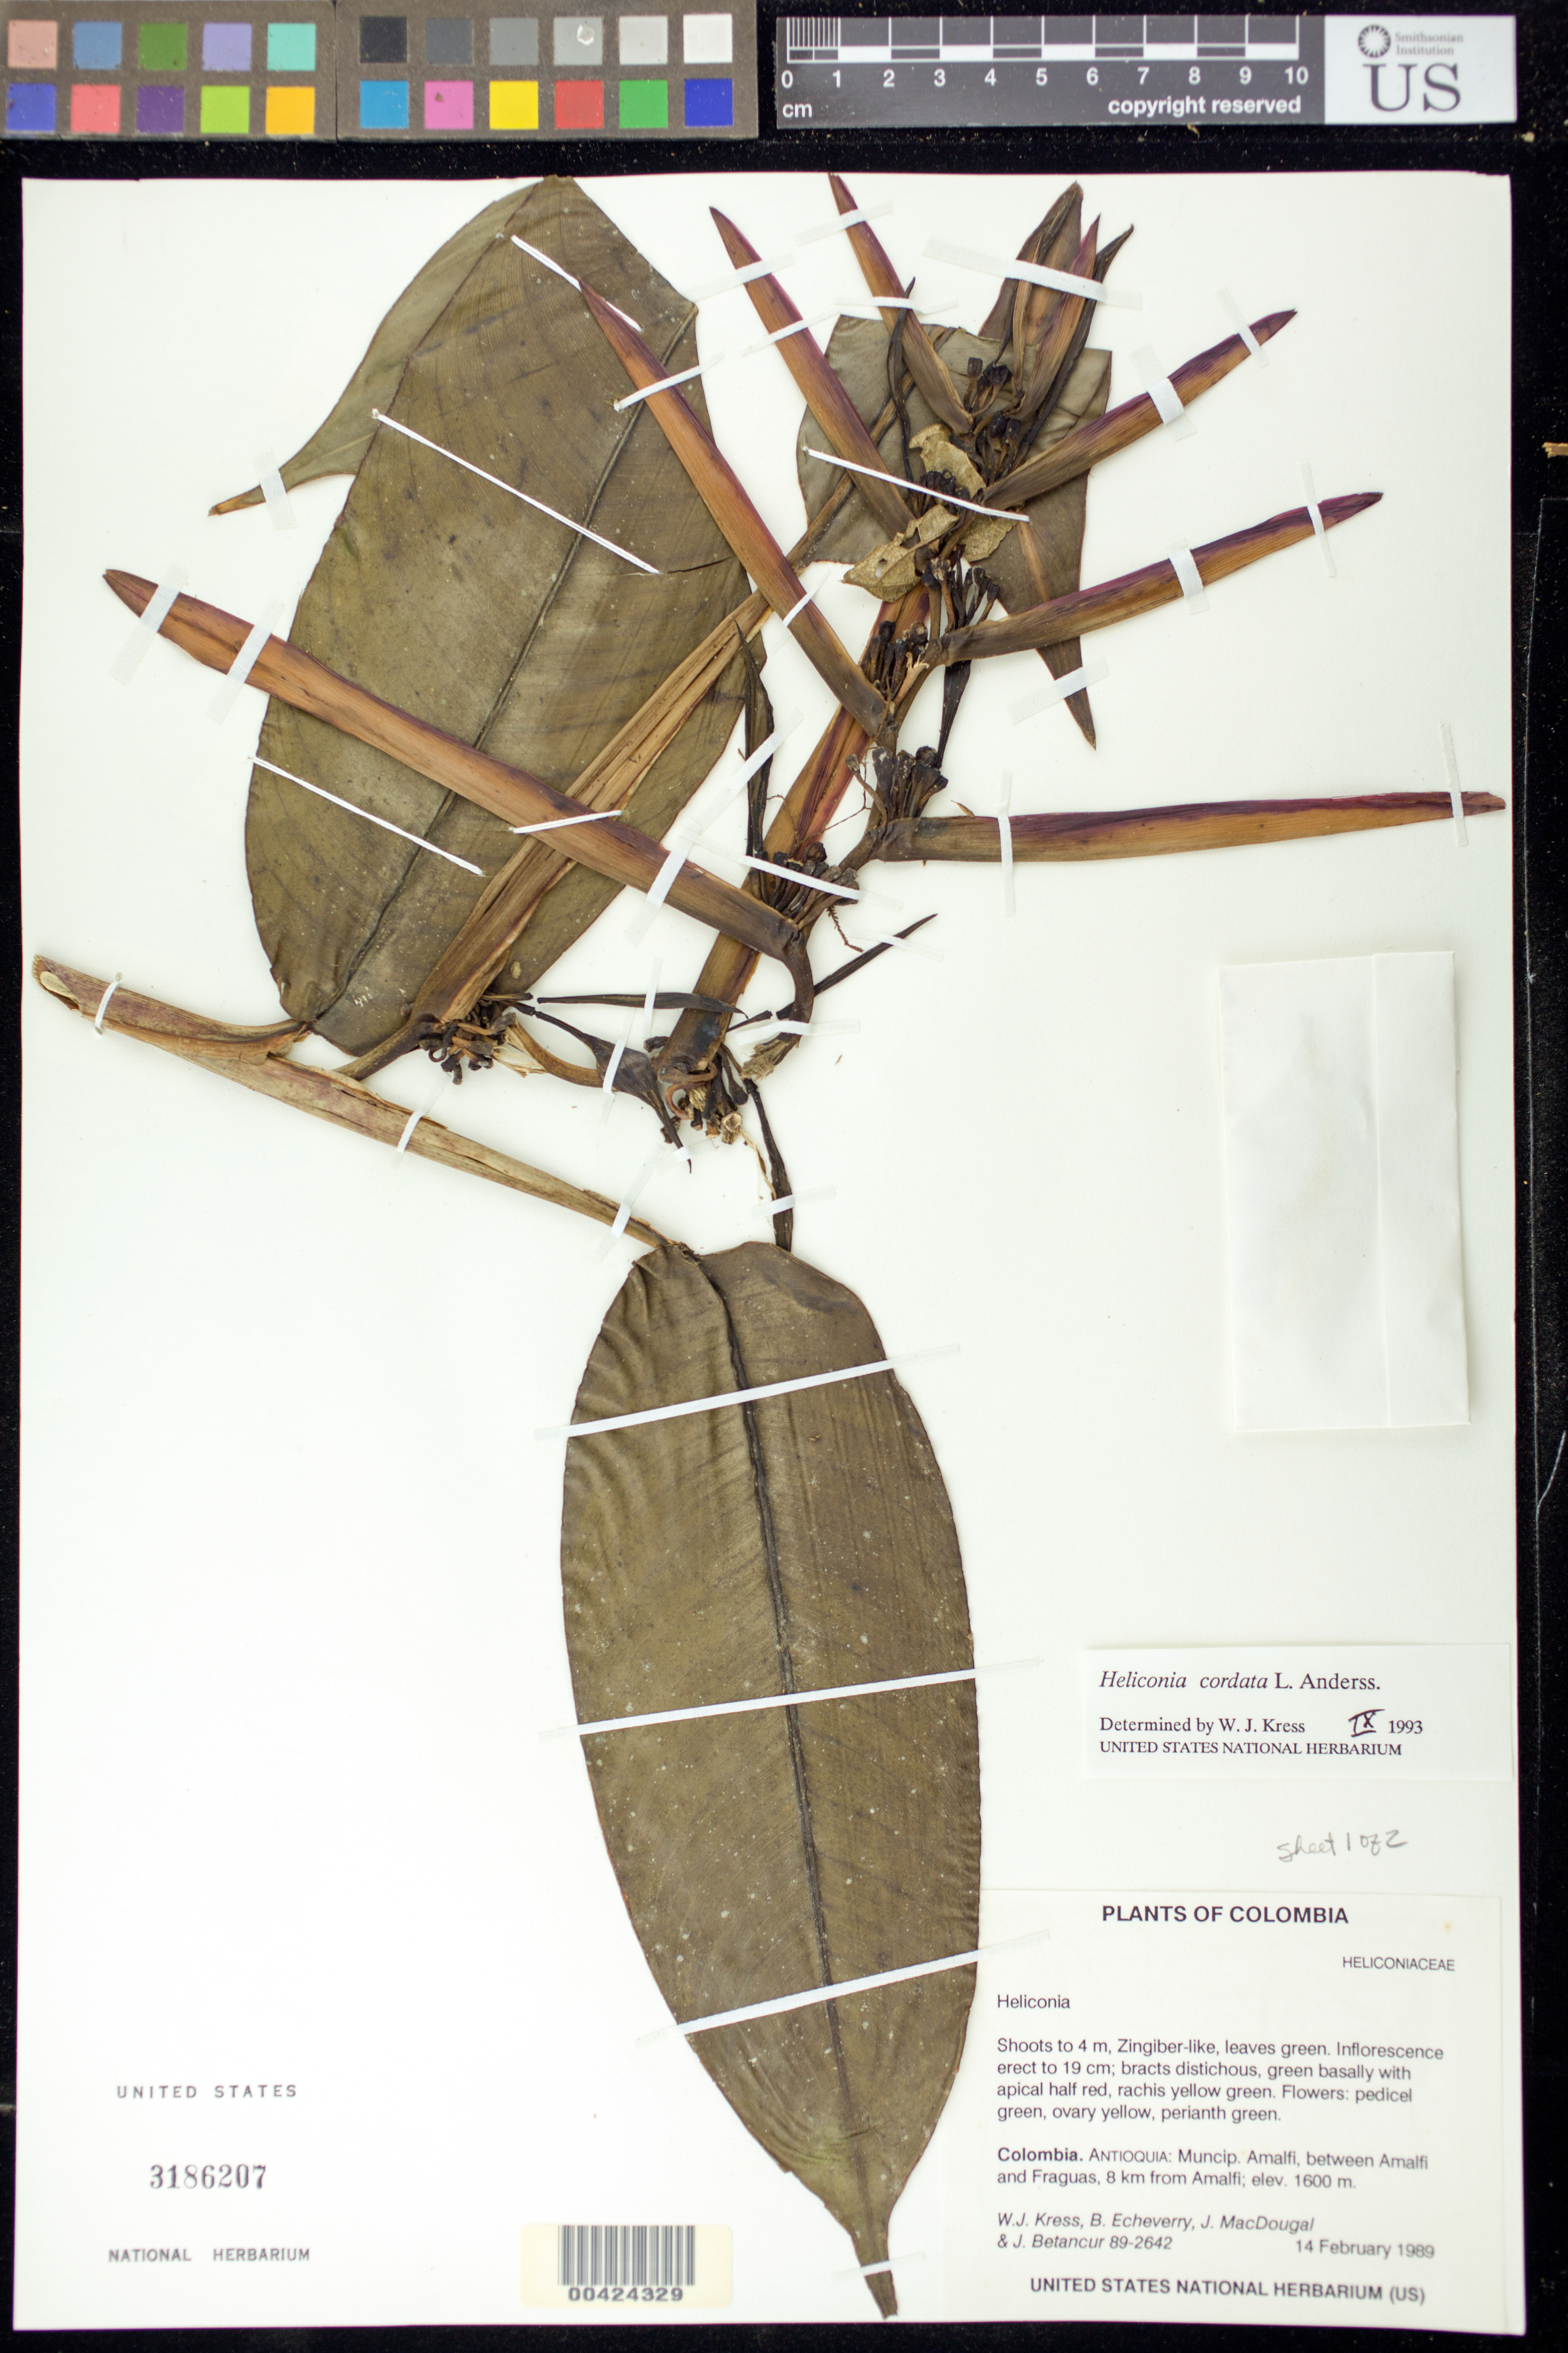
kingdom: Plantae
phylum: Tracheophyta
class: Liliopsida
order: Zingiberales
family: Heliconiaceae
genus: Heliconia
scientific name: Heliconia cordata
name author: L. Andersson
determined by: Kress, W. J., (US), Smithsonian Institution - National Museum of Natural History (UNITED STATES)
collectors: W. J. Kress, J. M. MacDougal, B. Echeverry & J. C. Betancur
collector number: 89-2642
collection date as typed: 14 Feb 1989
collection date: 1989-02-14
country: Colombia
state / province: Antioquia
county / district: Amalfi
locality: Amalfi, 8 km from; between Amalfi and Fraguas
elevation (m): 1600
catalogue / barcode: US 3186207